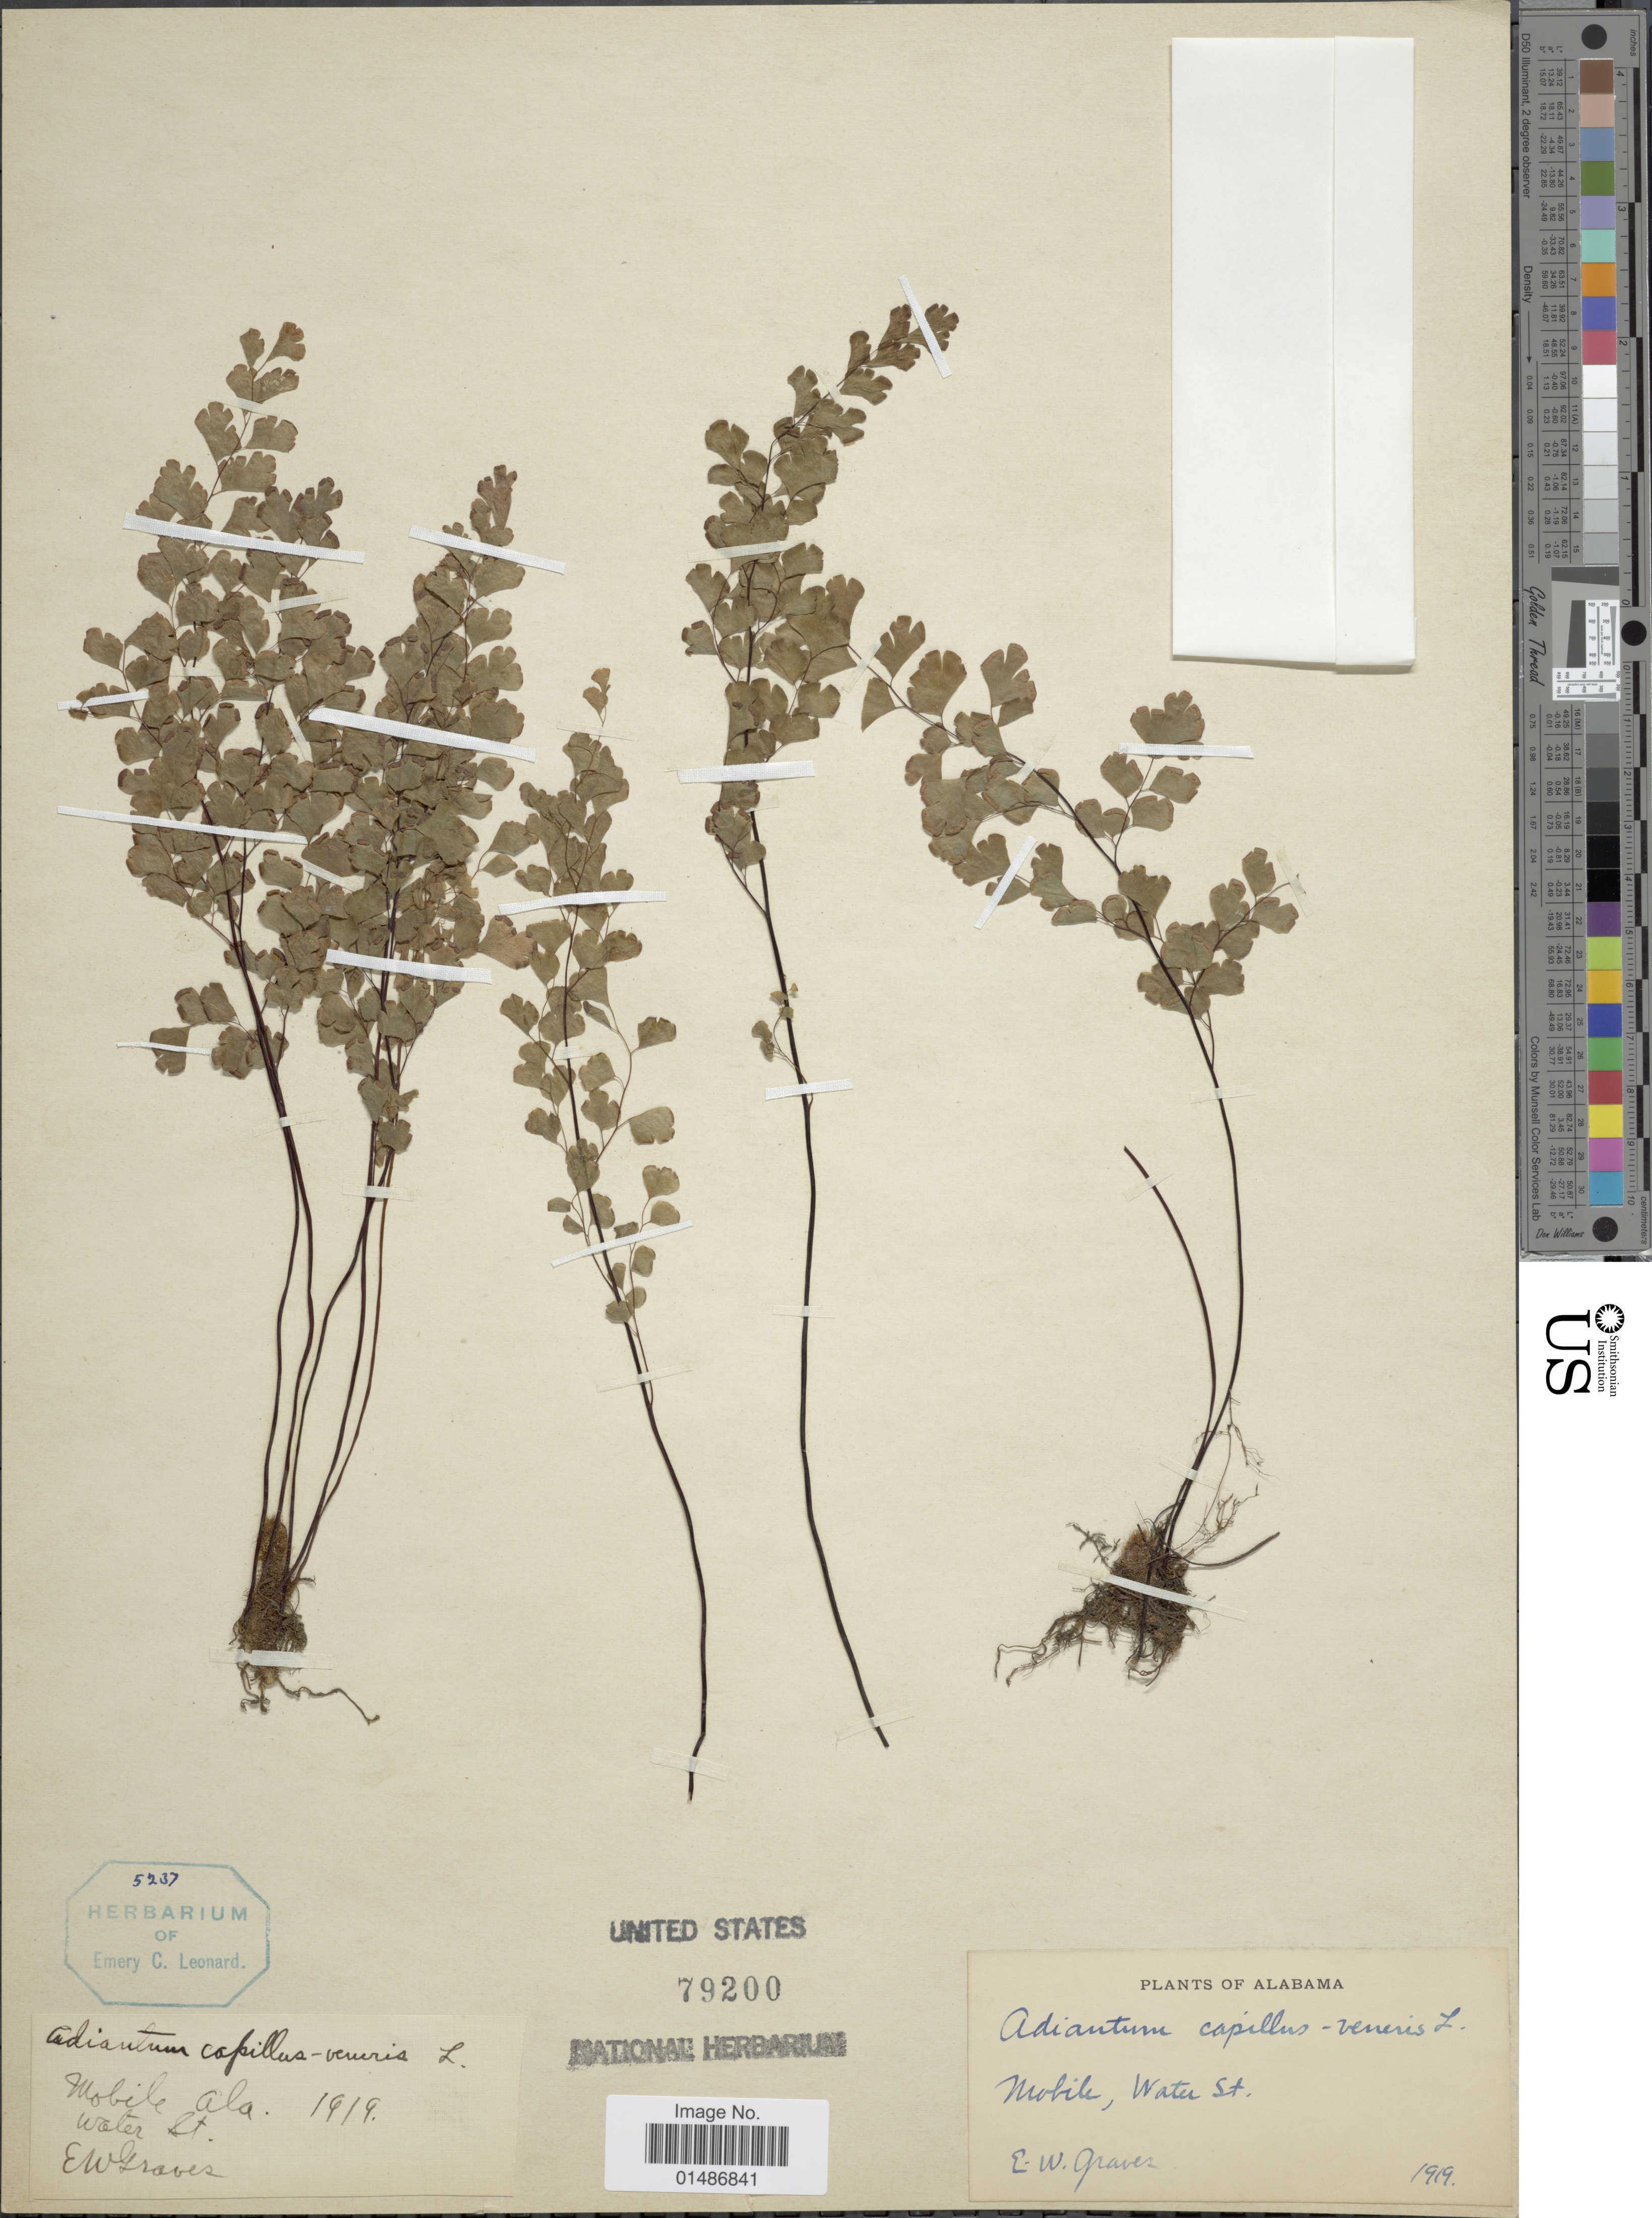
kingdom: Plantae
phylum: Tracheophyta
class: Polypodiopsida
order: Polypodiales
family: Pteridaceae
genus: Adiantum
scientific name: Adiantum capillus-veneris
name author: L.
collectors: E. Graves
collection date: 1919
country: United States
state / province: Alabama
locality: Mobile, Water St.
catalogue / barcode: US 79200